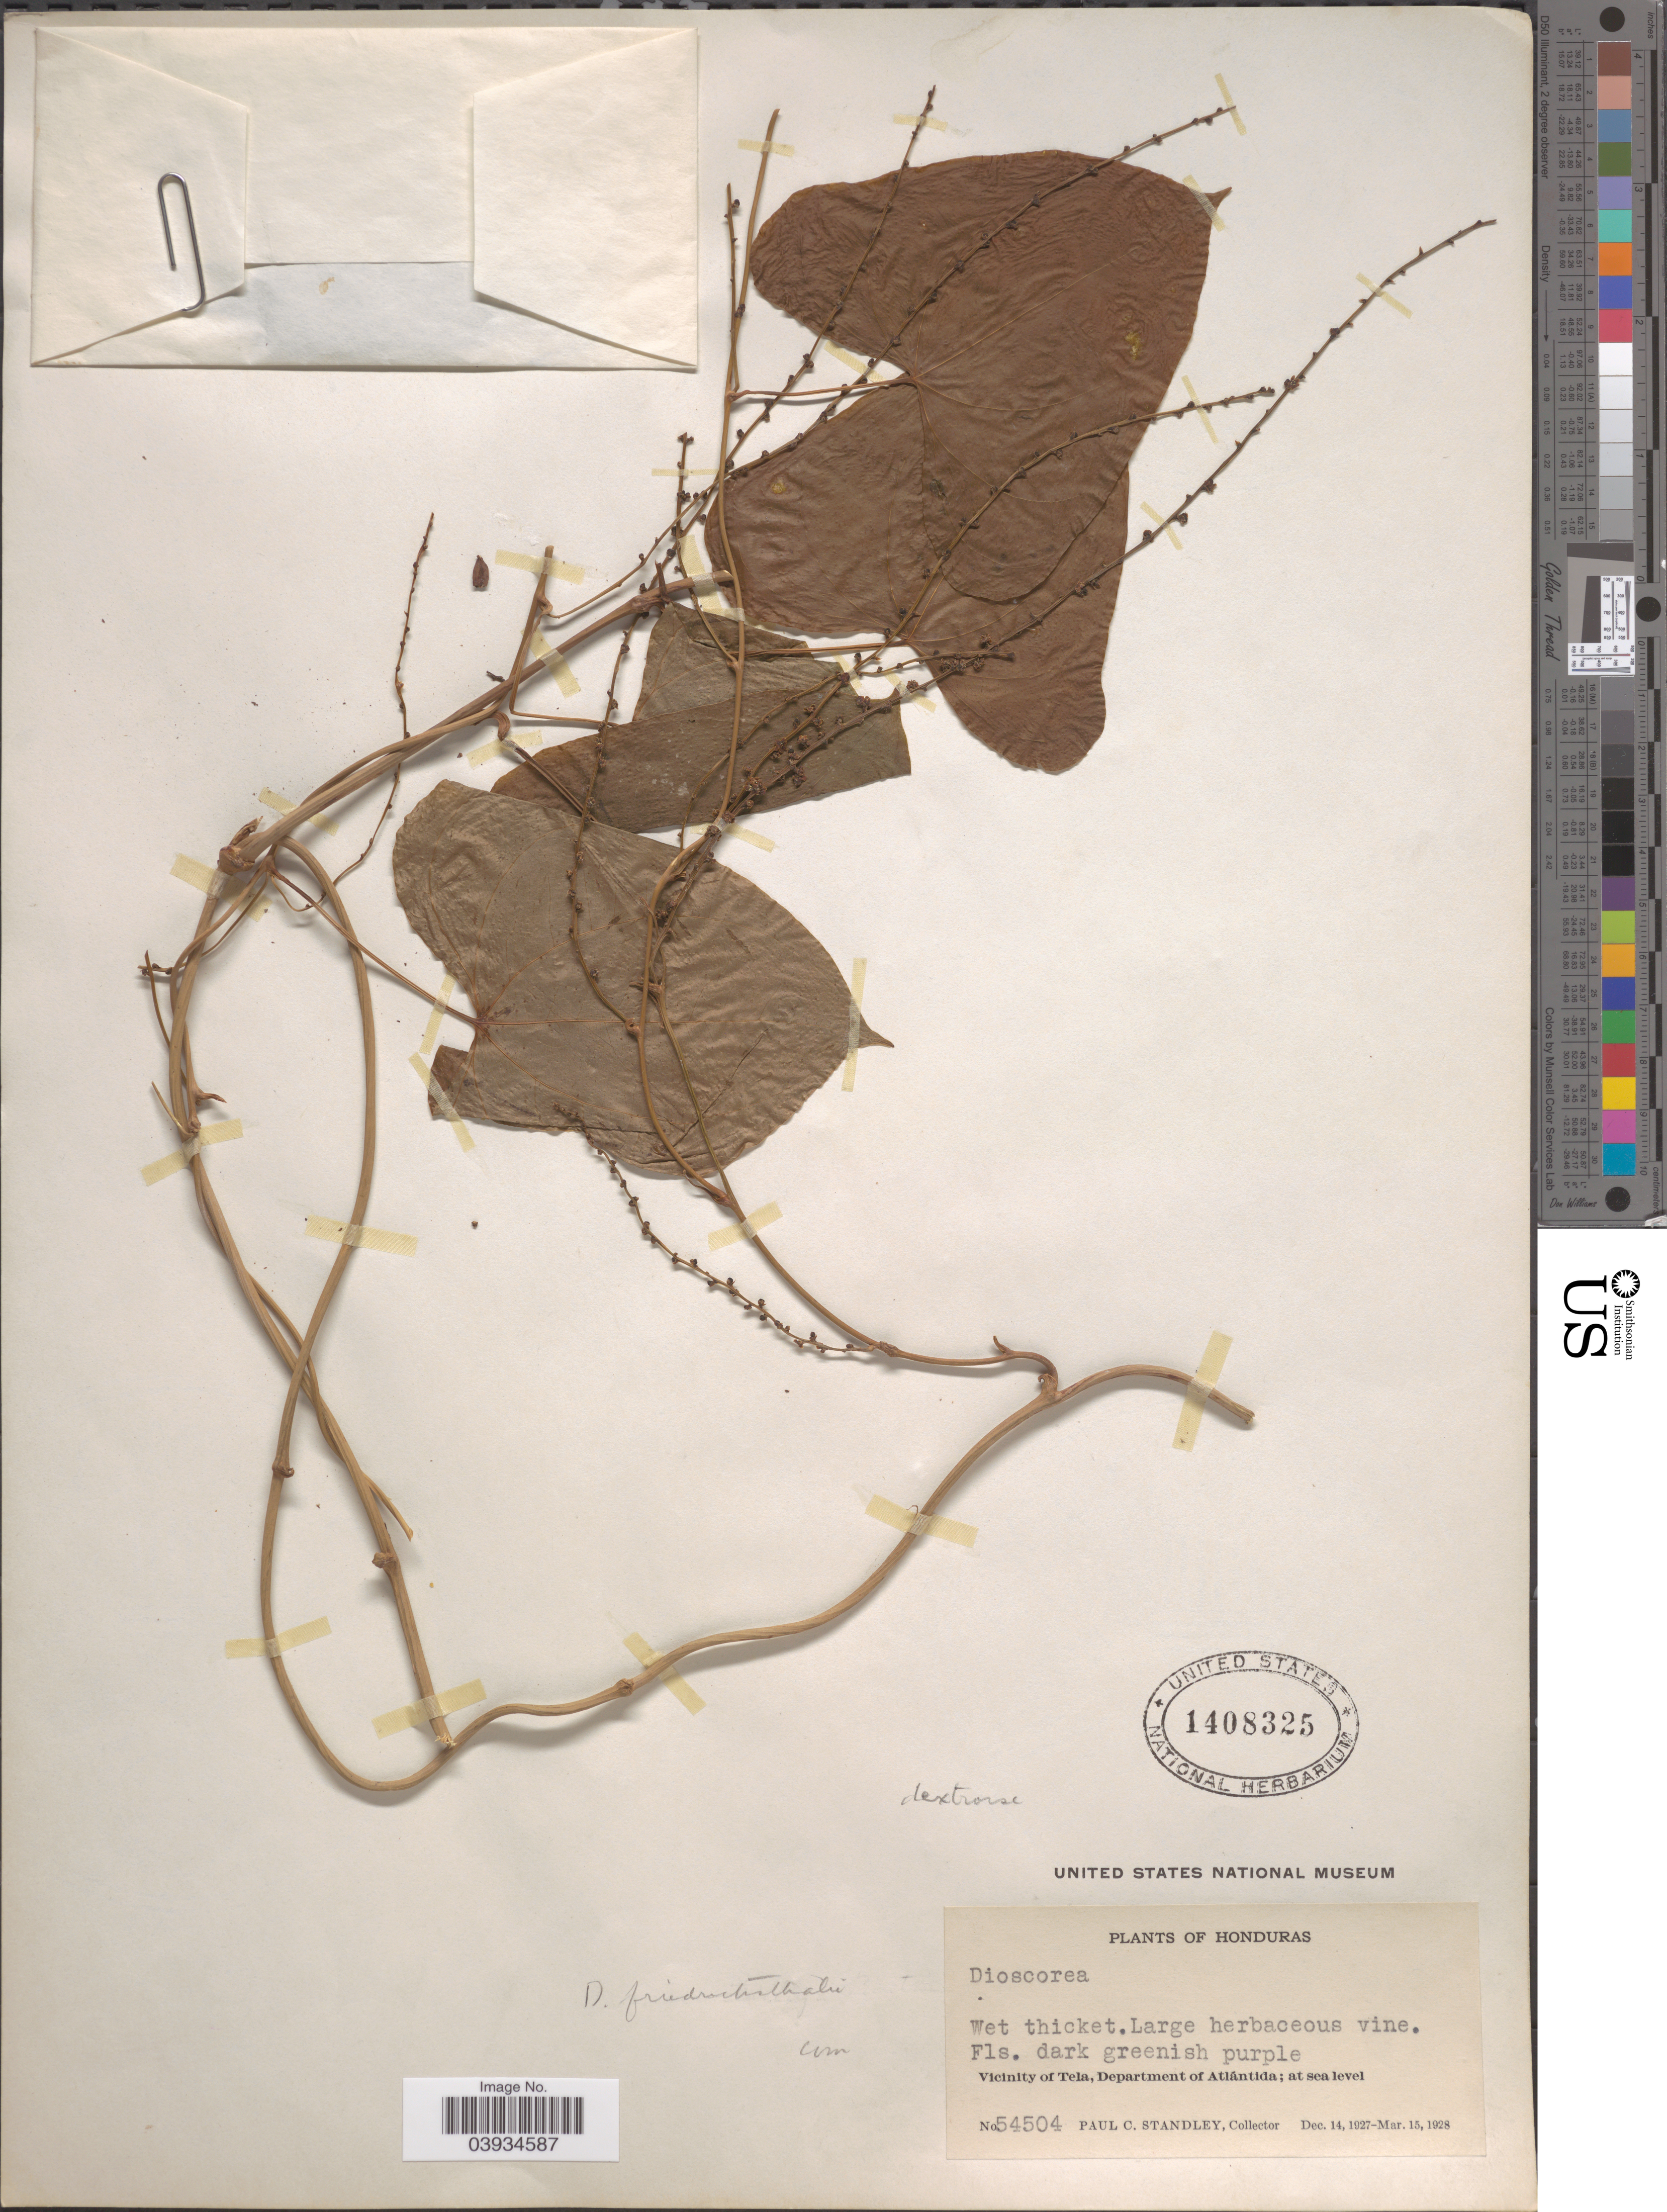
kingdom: Plantae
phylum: Tracheophyta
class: Liliopsida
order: Dioscoreales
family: Dioscoreaceae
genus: Dioscorea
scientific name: Dioscorea friedrichsthalii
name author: R. Knuth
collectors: P. C. Standley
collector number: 54504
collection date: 1927-12-14/1928-03-15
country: Honduras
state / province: Atlantida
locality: Vicinity of Tela, Department of Atlántida.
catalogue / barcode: US 1408325